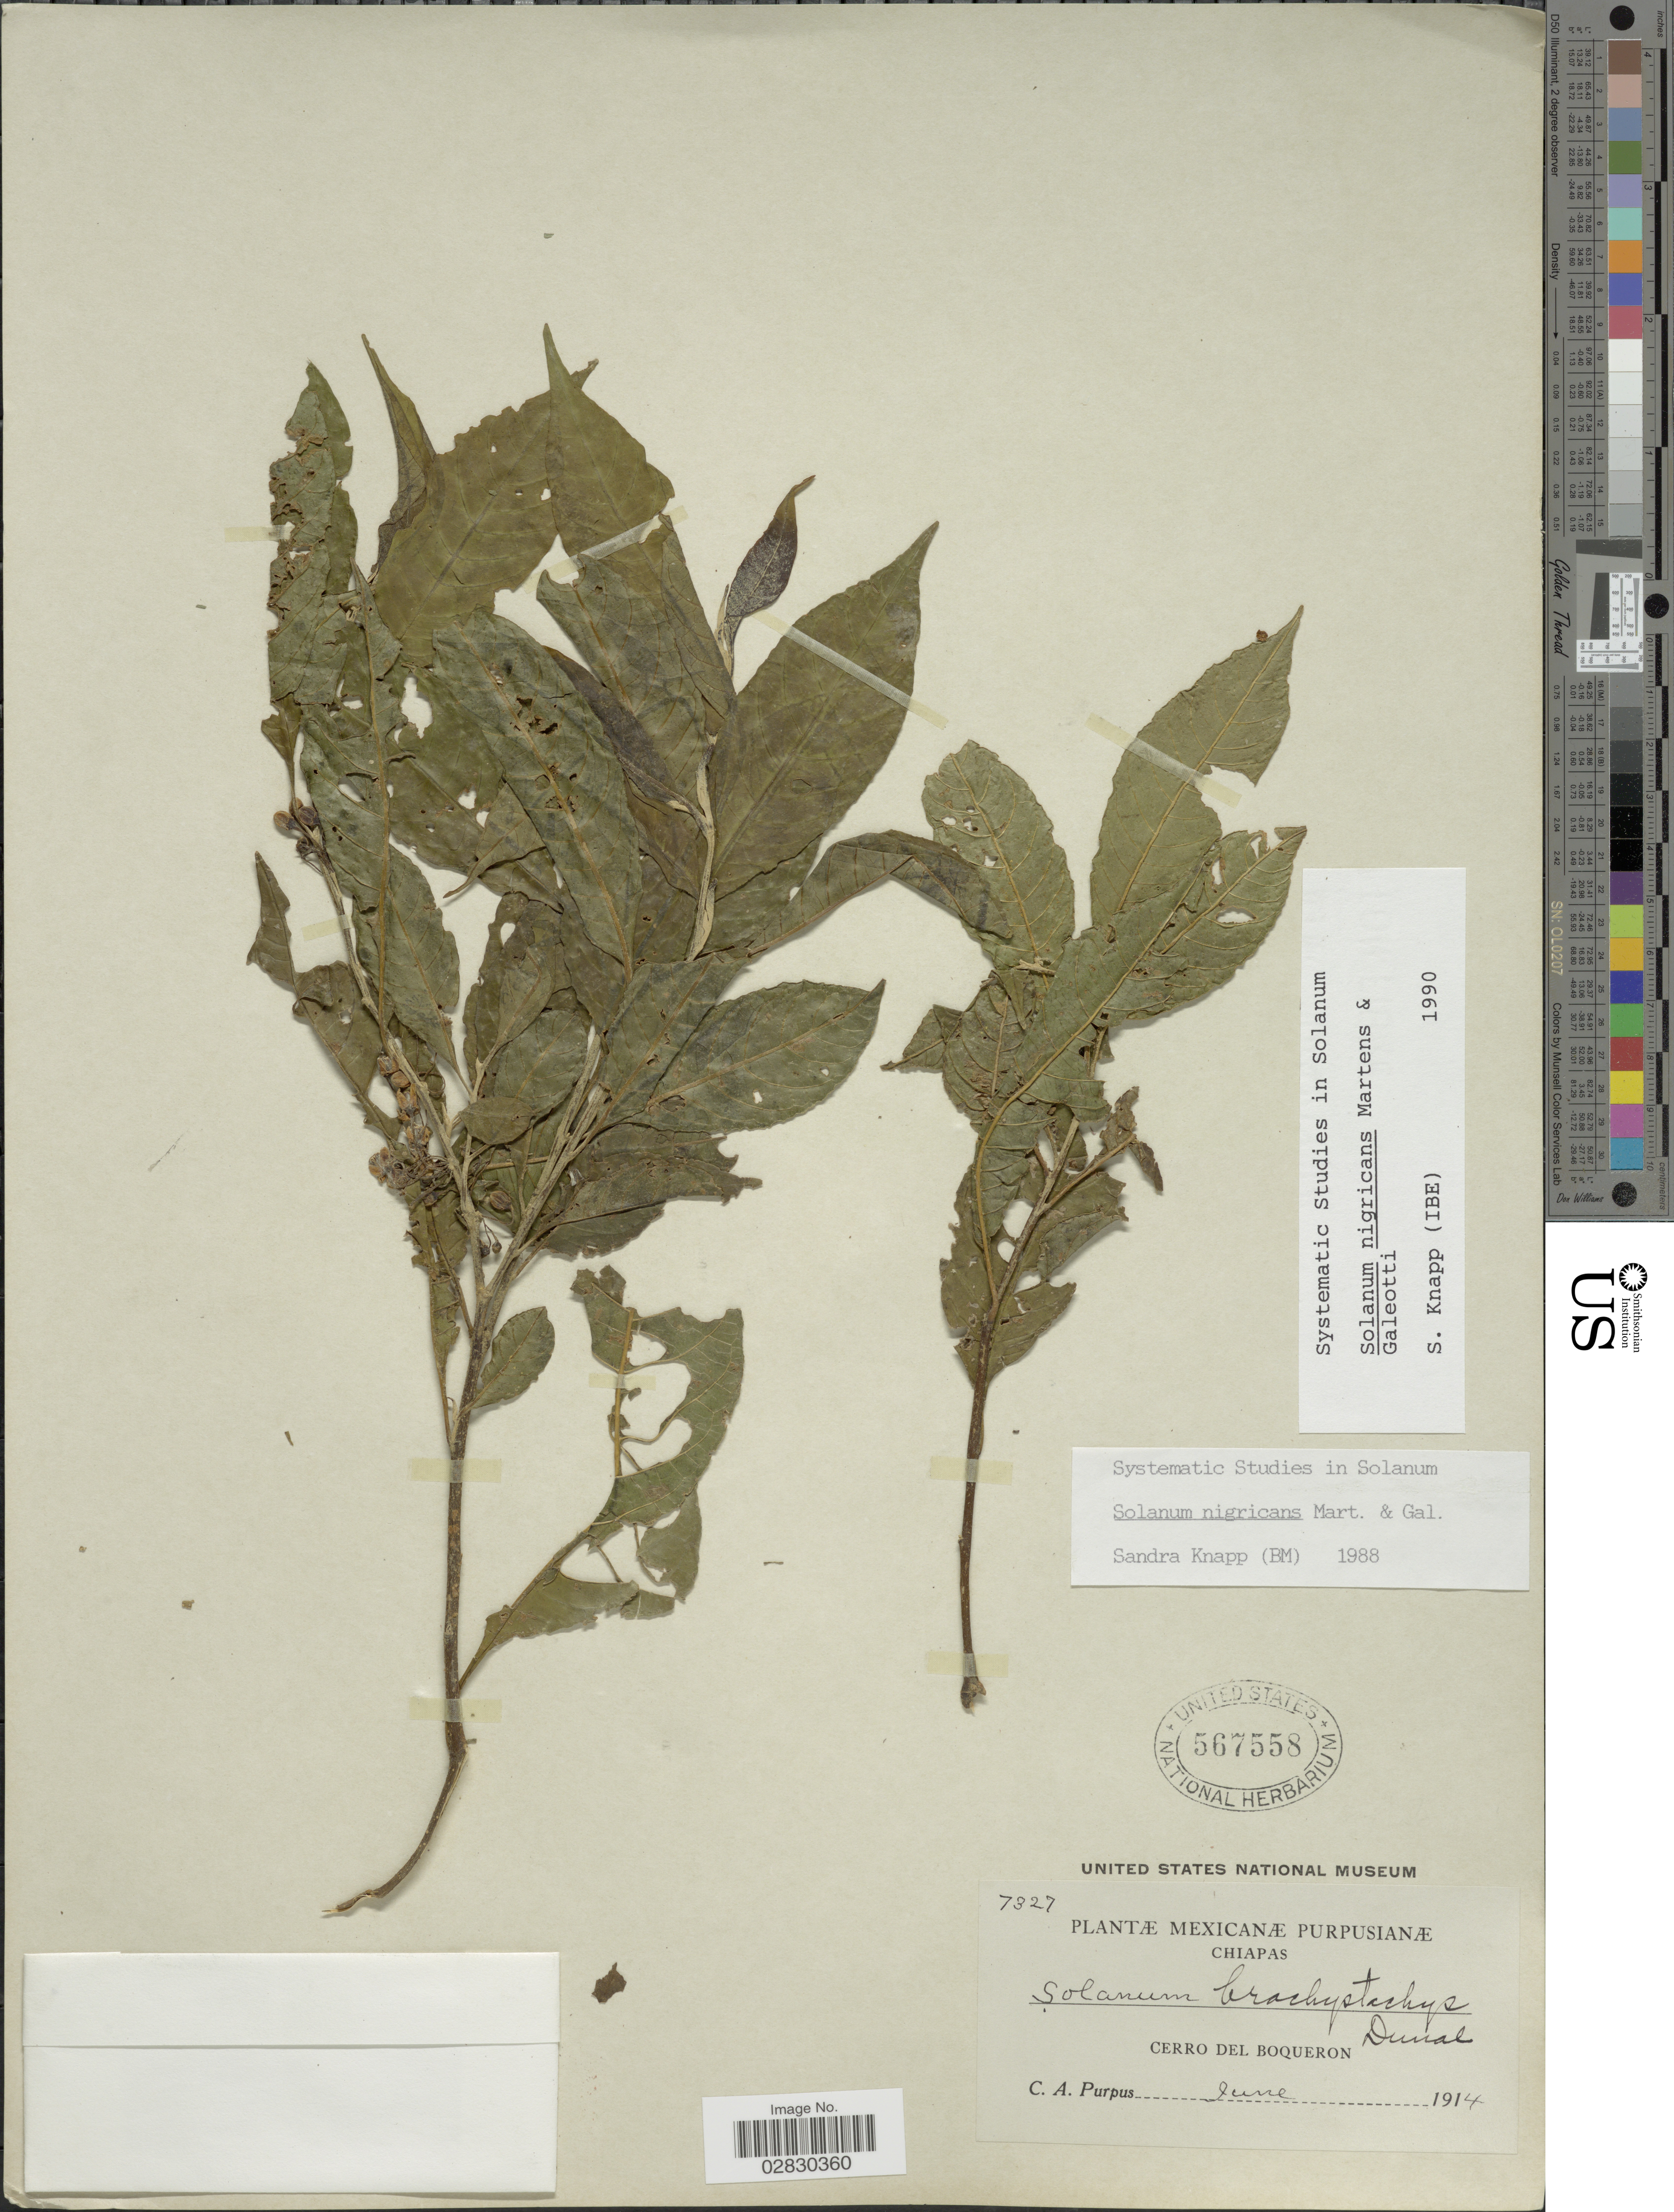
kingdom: Plantae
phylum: Tracheophyta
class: Magnoliopsida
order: Solanales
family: Solanaceae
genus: Solanum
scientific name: Solanum nigricans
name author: M. Martens & Galeotti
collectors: C. A. Purpus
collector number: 7327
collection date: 1914-06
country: Mexico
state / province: Chiapas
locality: Cerro del Boqueron.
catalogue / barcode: US 567558